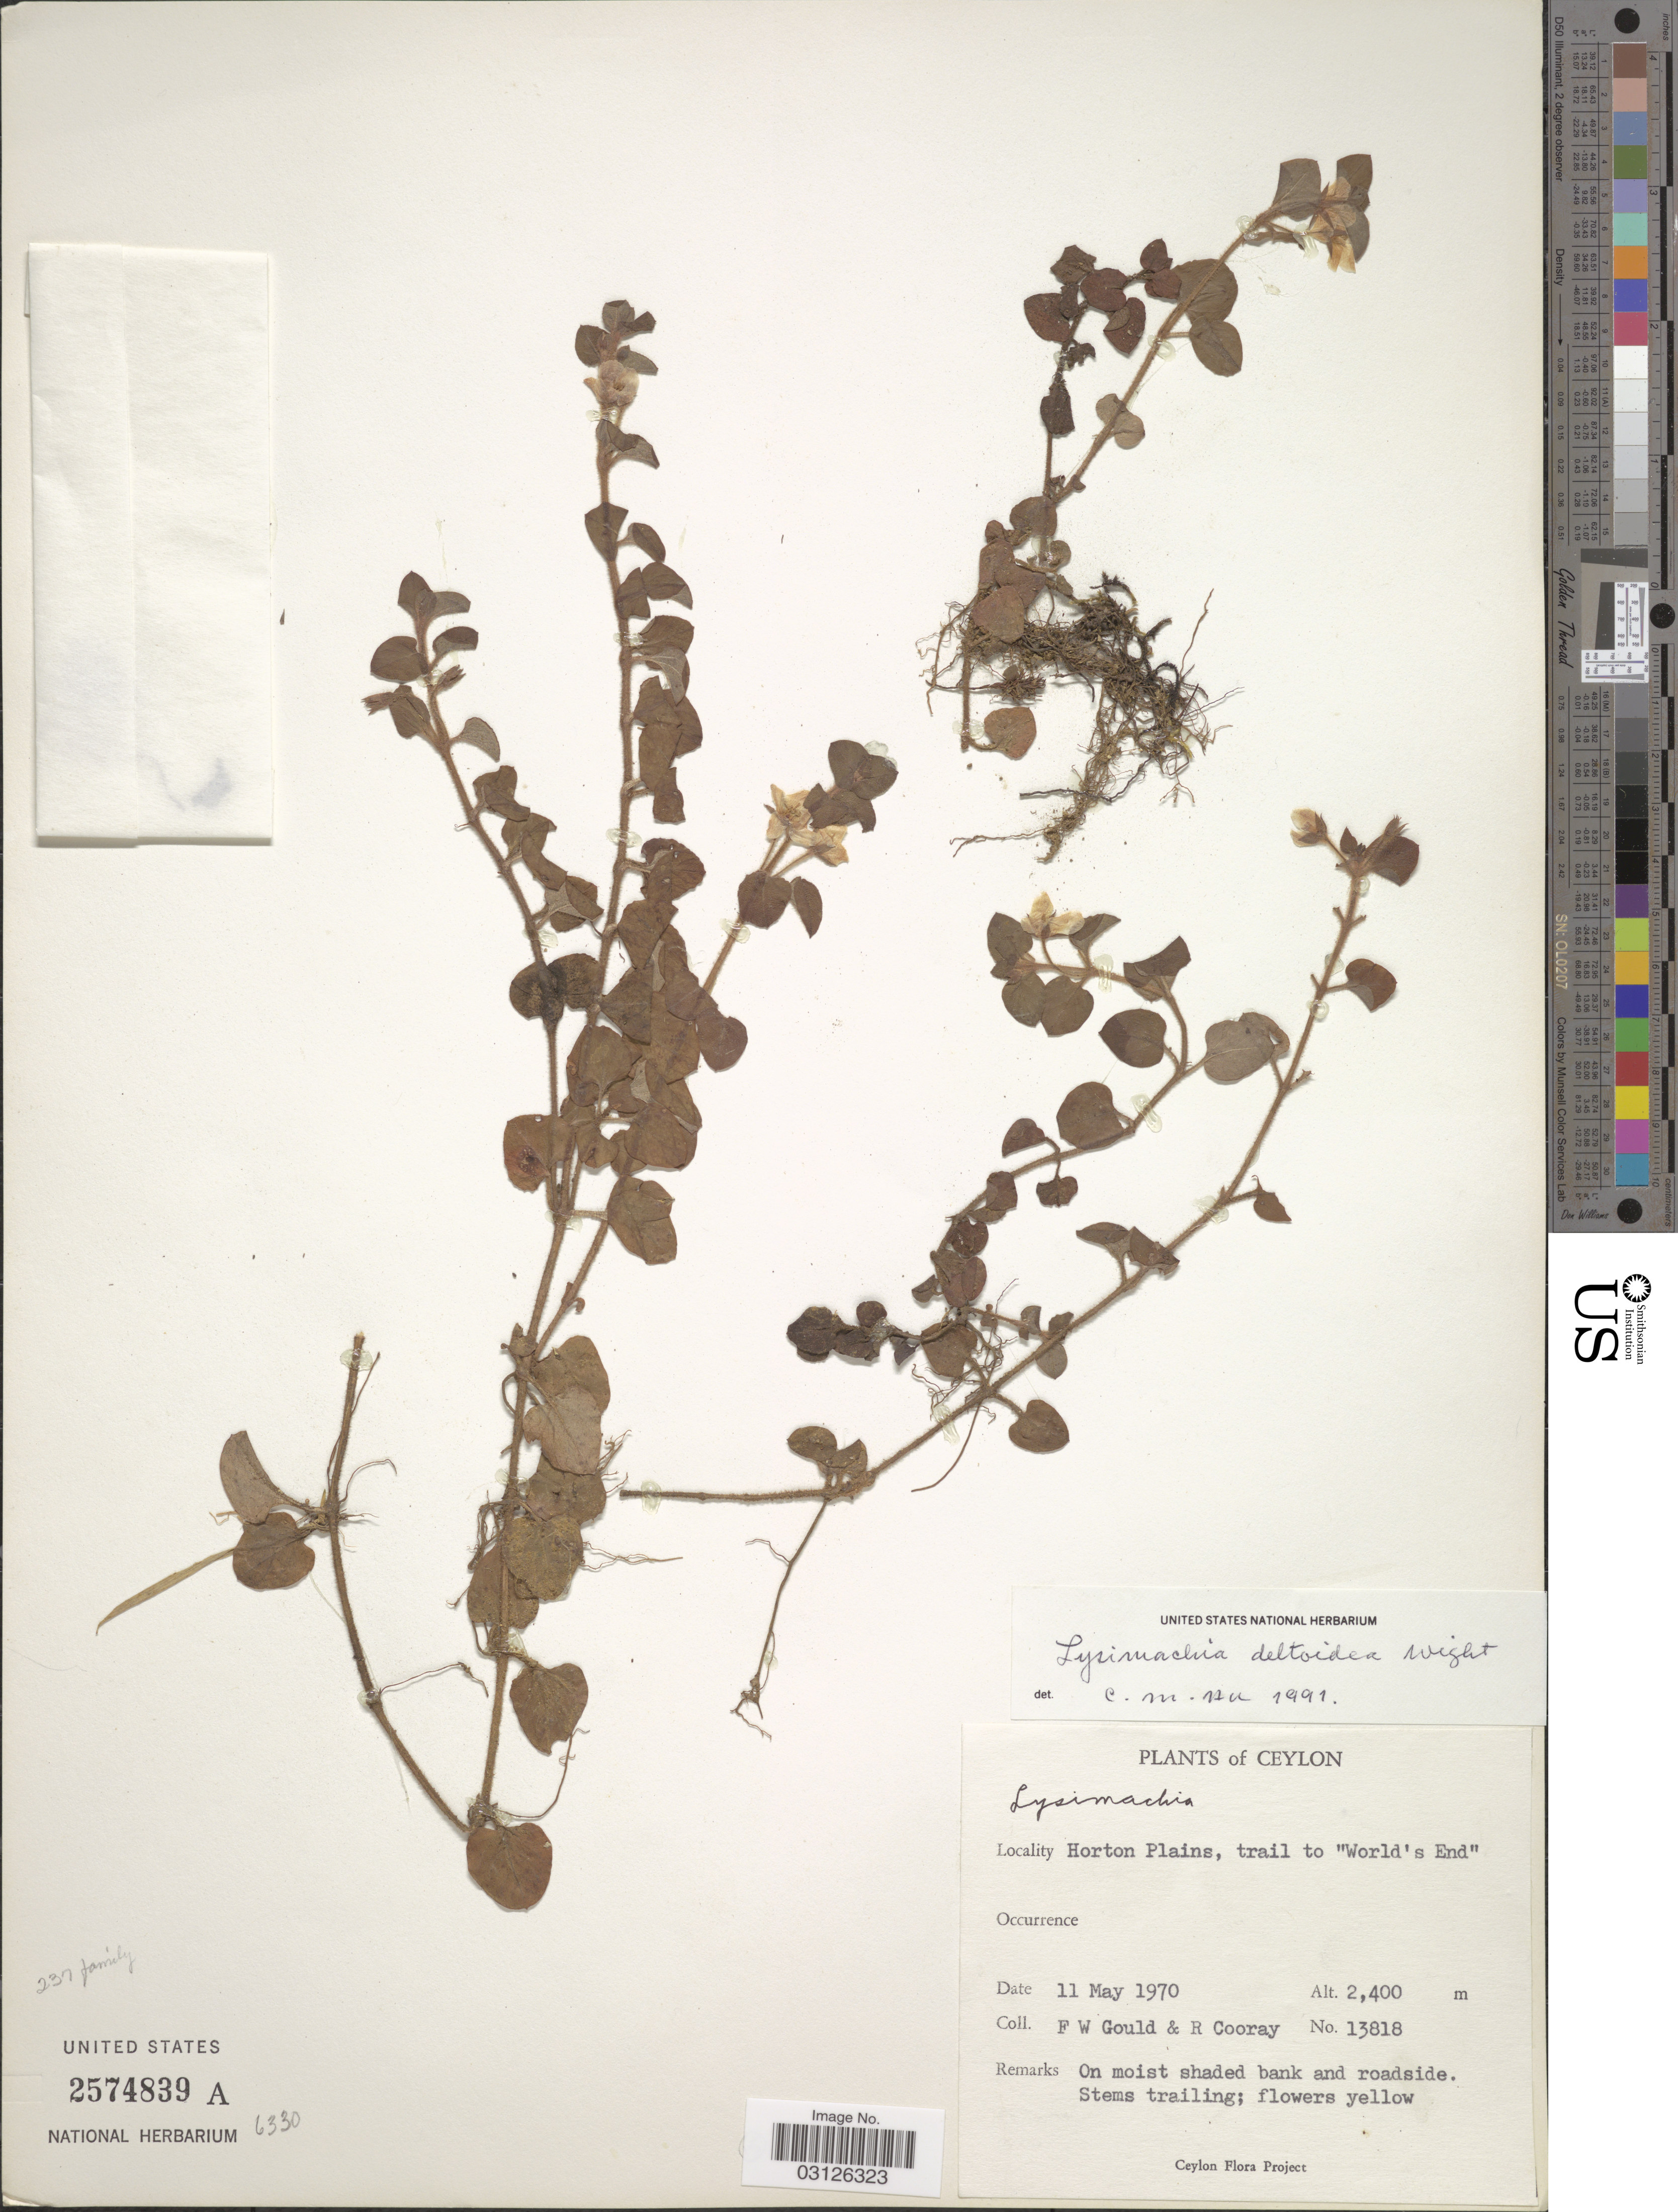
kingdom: Plantae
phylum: Tracheophyta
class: Magnoliopsida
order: Ericales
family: Primulaceae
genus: Lysimachia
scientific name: Lysimachia deltoidea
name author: Wight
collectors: F. W. Gould & R. Cooray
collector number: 13818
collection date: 1970-05-11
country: Sri Lanka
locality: Ceylon. Horton Plains, trail to "World's End".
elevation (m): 2400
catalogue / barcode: US 2574839A